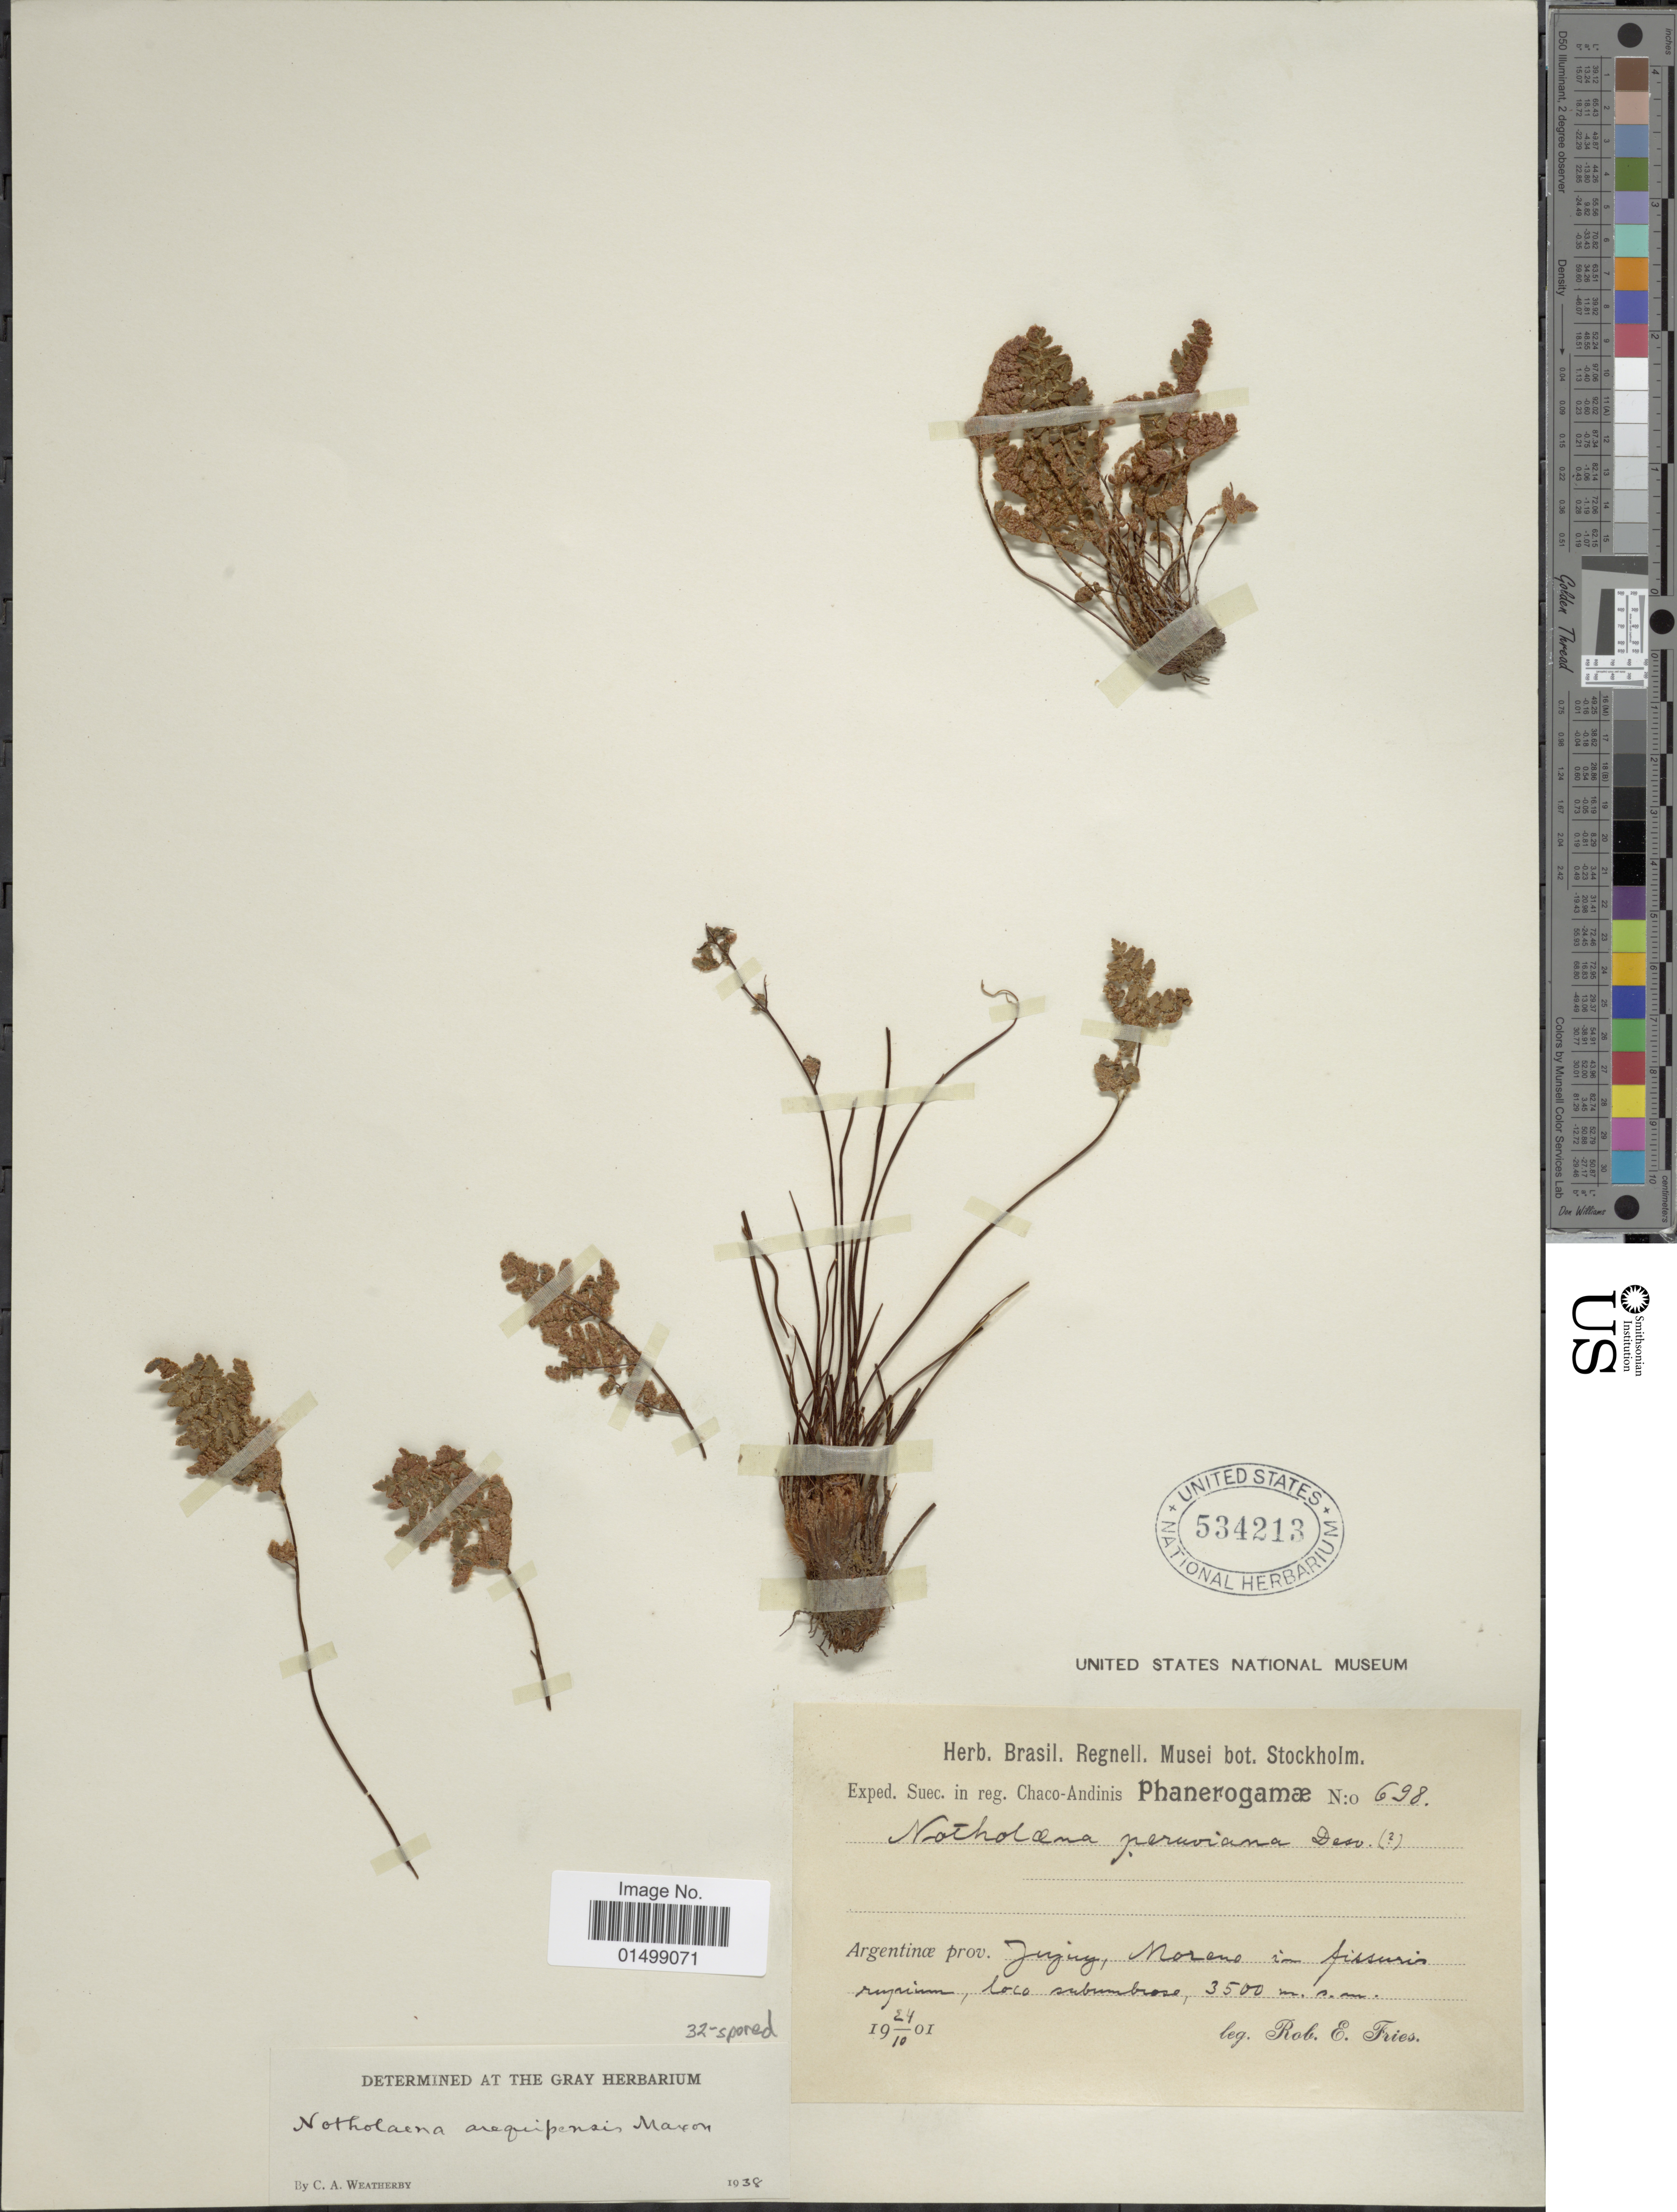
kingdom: Plantae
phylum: Tracheophyta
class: Polypodiopsida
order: Polypodiales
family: Pteridaceae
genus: Cheilanthes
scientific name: Cheilanthes arequipensis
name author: (Maxon) R.M. Tryon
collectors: R. E. Fries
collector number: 698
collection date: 1901-10-24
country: Argentina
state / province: Jujuy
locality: Moreno in fissuris rupium, loco subumbroso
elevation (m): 3500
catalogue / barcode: US 534213